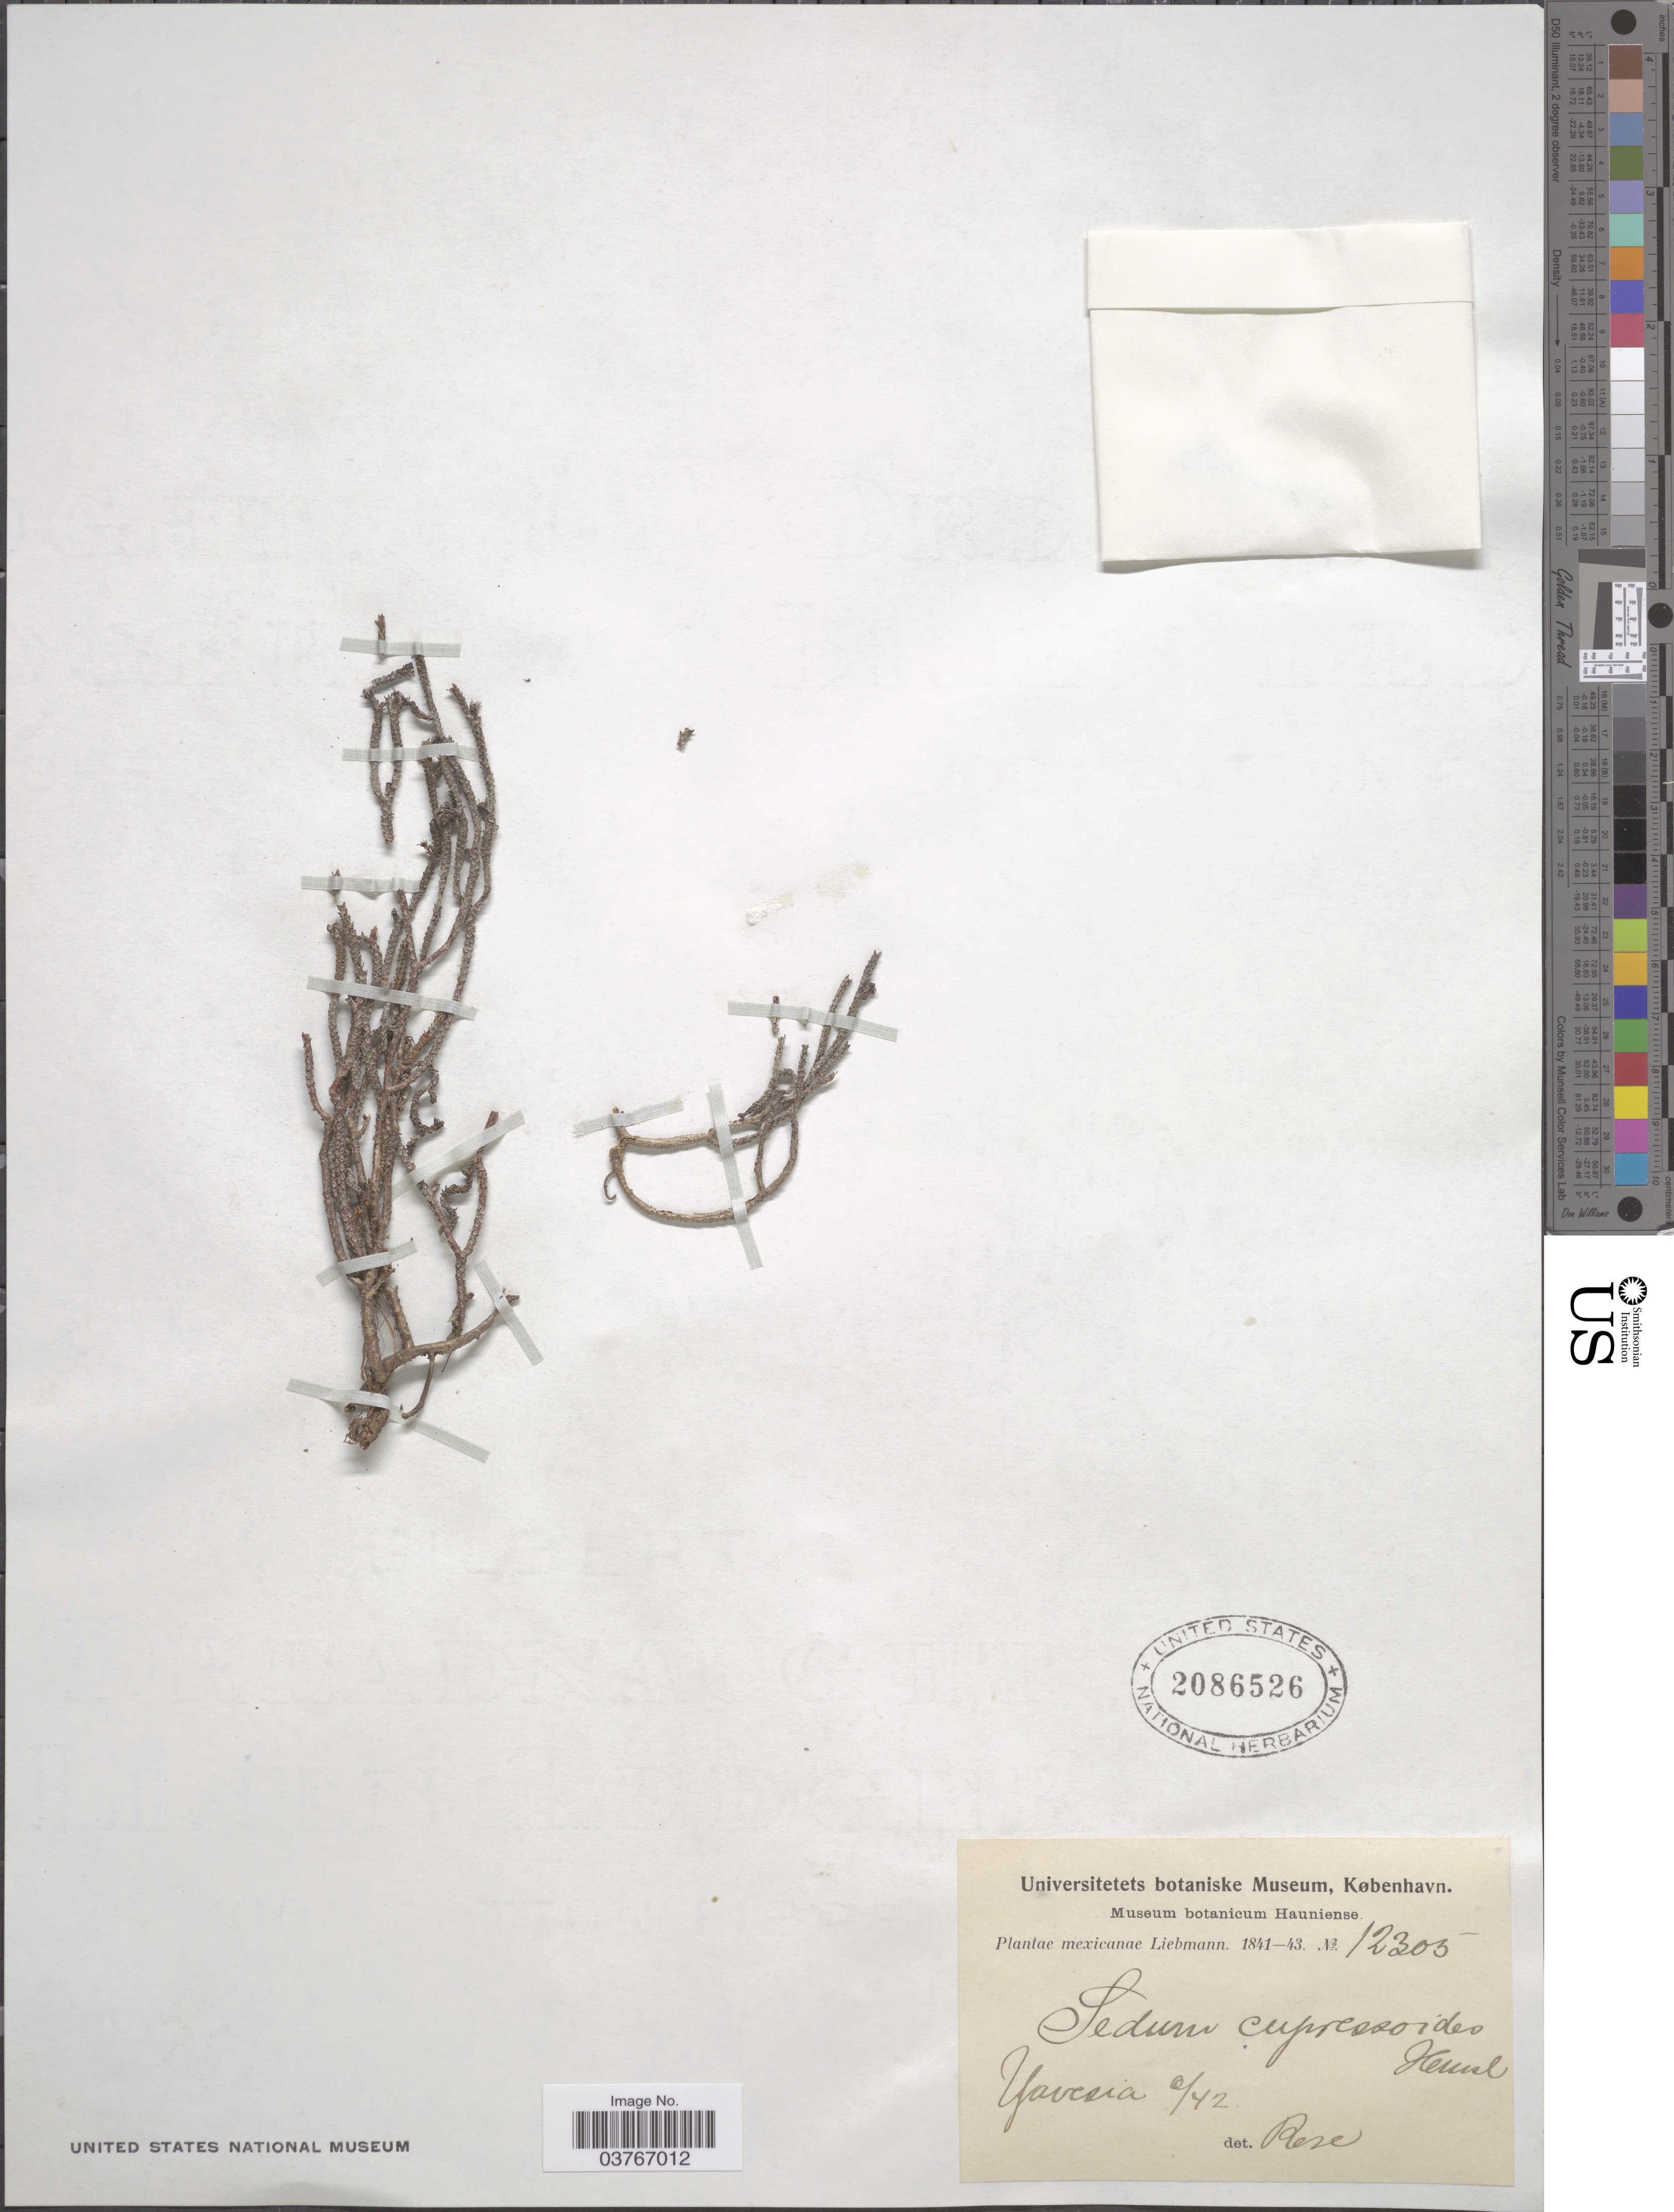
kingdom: Plantae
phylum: Tracheophyta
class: Magnoliopsida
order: Saxifragales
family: Crassulaceae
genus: Sedum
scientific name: Sedum cupressoides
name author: Hemsl.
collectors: Liebmann, --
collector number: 12305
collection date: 1842-06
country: Mexico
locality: Yavesia.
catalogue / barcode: US 2086526